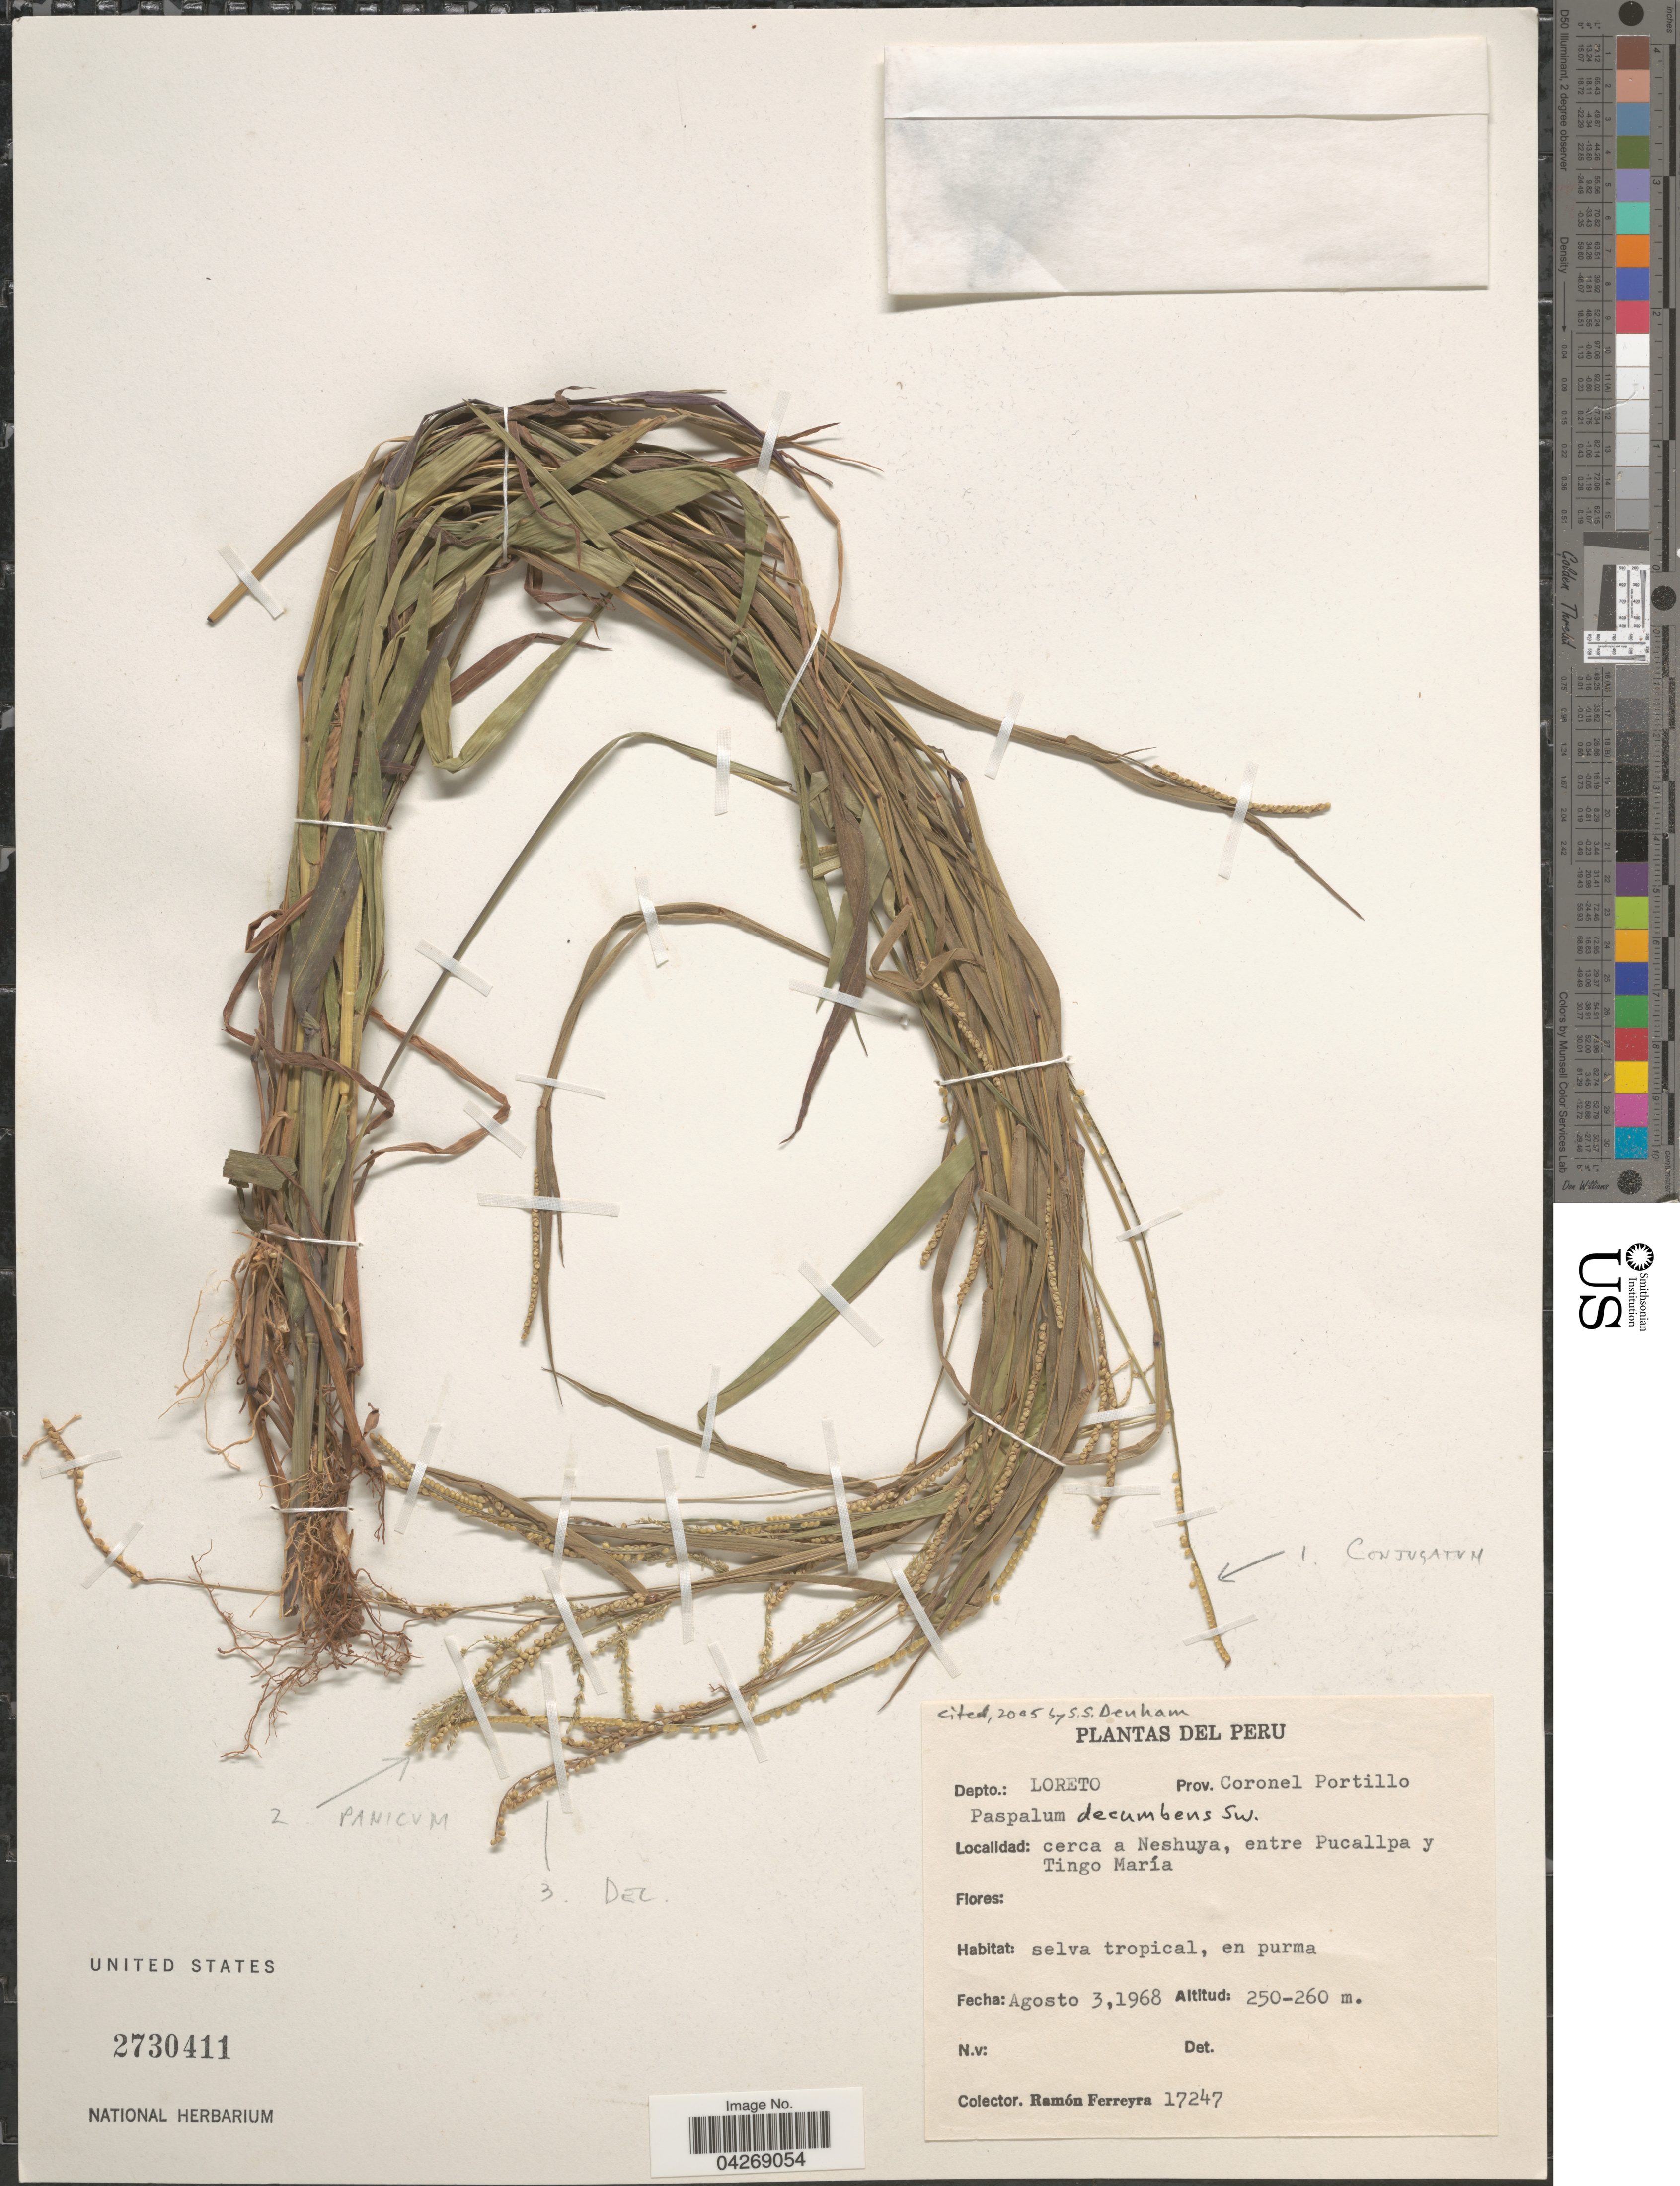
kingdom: Plantae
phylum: Tracheophyta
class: Liliopsida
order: Poales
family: Poaceae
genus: Paspalum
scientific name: Paspalum decumbens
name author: Sw.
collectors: R. A. Ferreyra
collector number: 17247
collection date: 1968-08-03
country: Peru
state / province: Loreto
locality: Depto.: Loreto. Prov. Coronel Portillo. Cerca a Neshuya, entre Pucallpa y Tingo María.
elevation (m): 250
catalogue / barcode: US 2730411